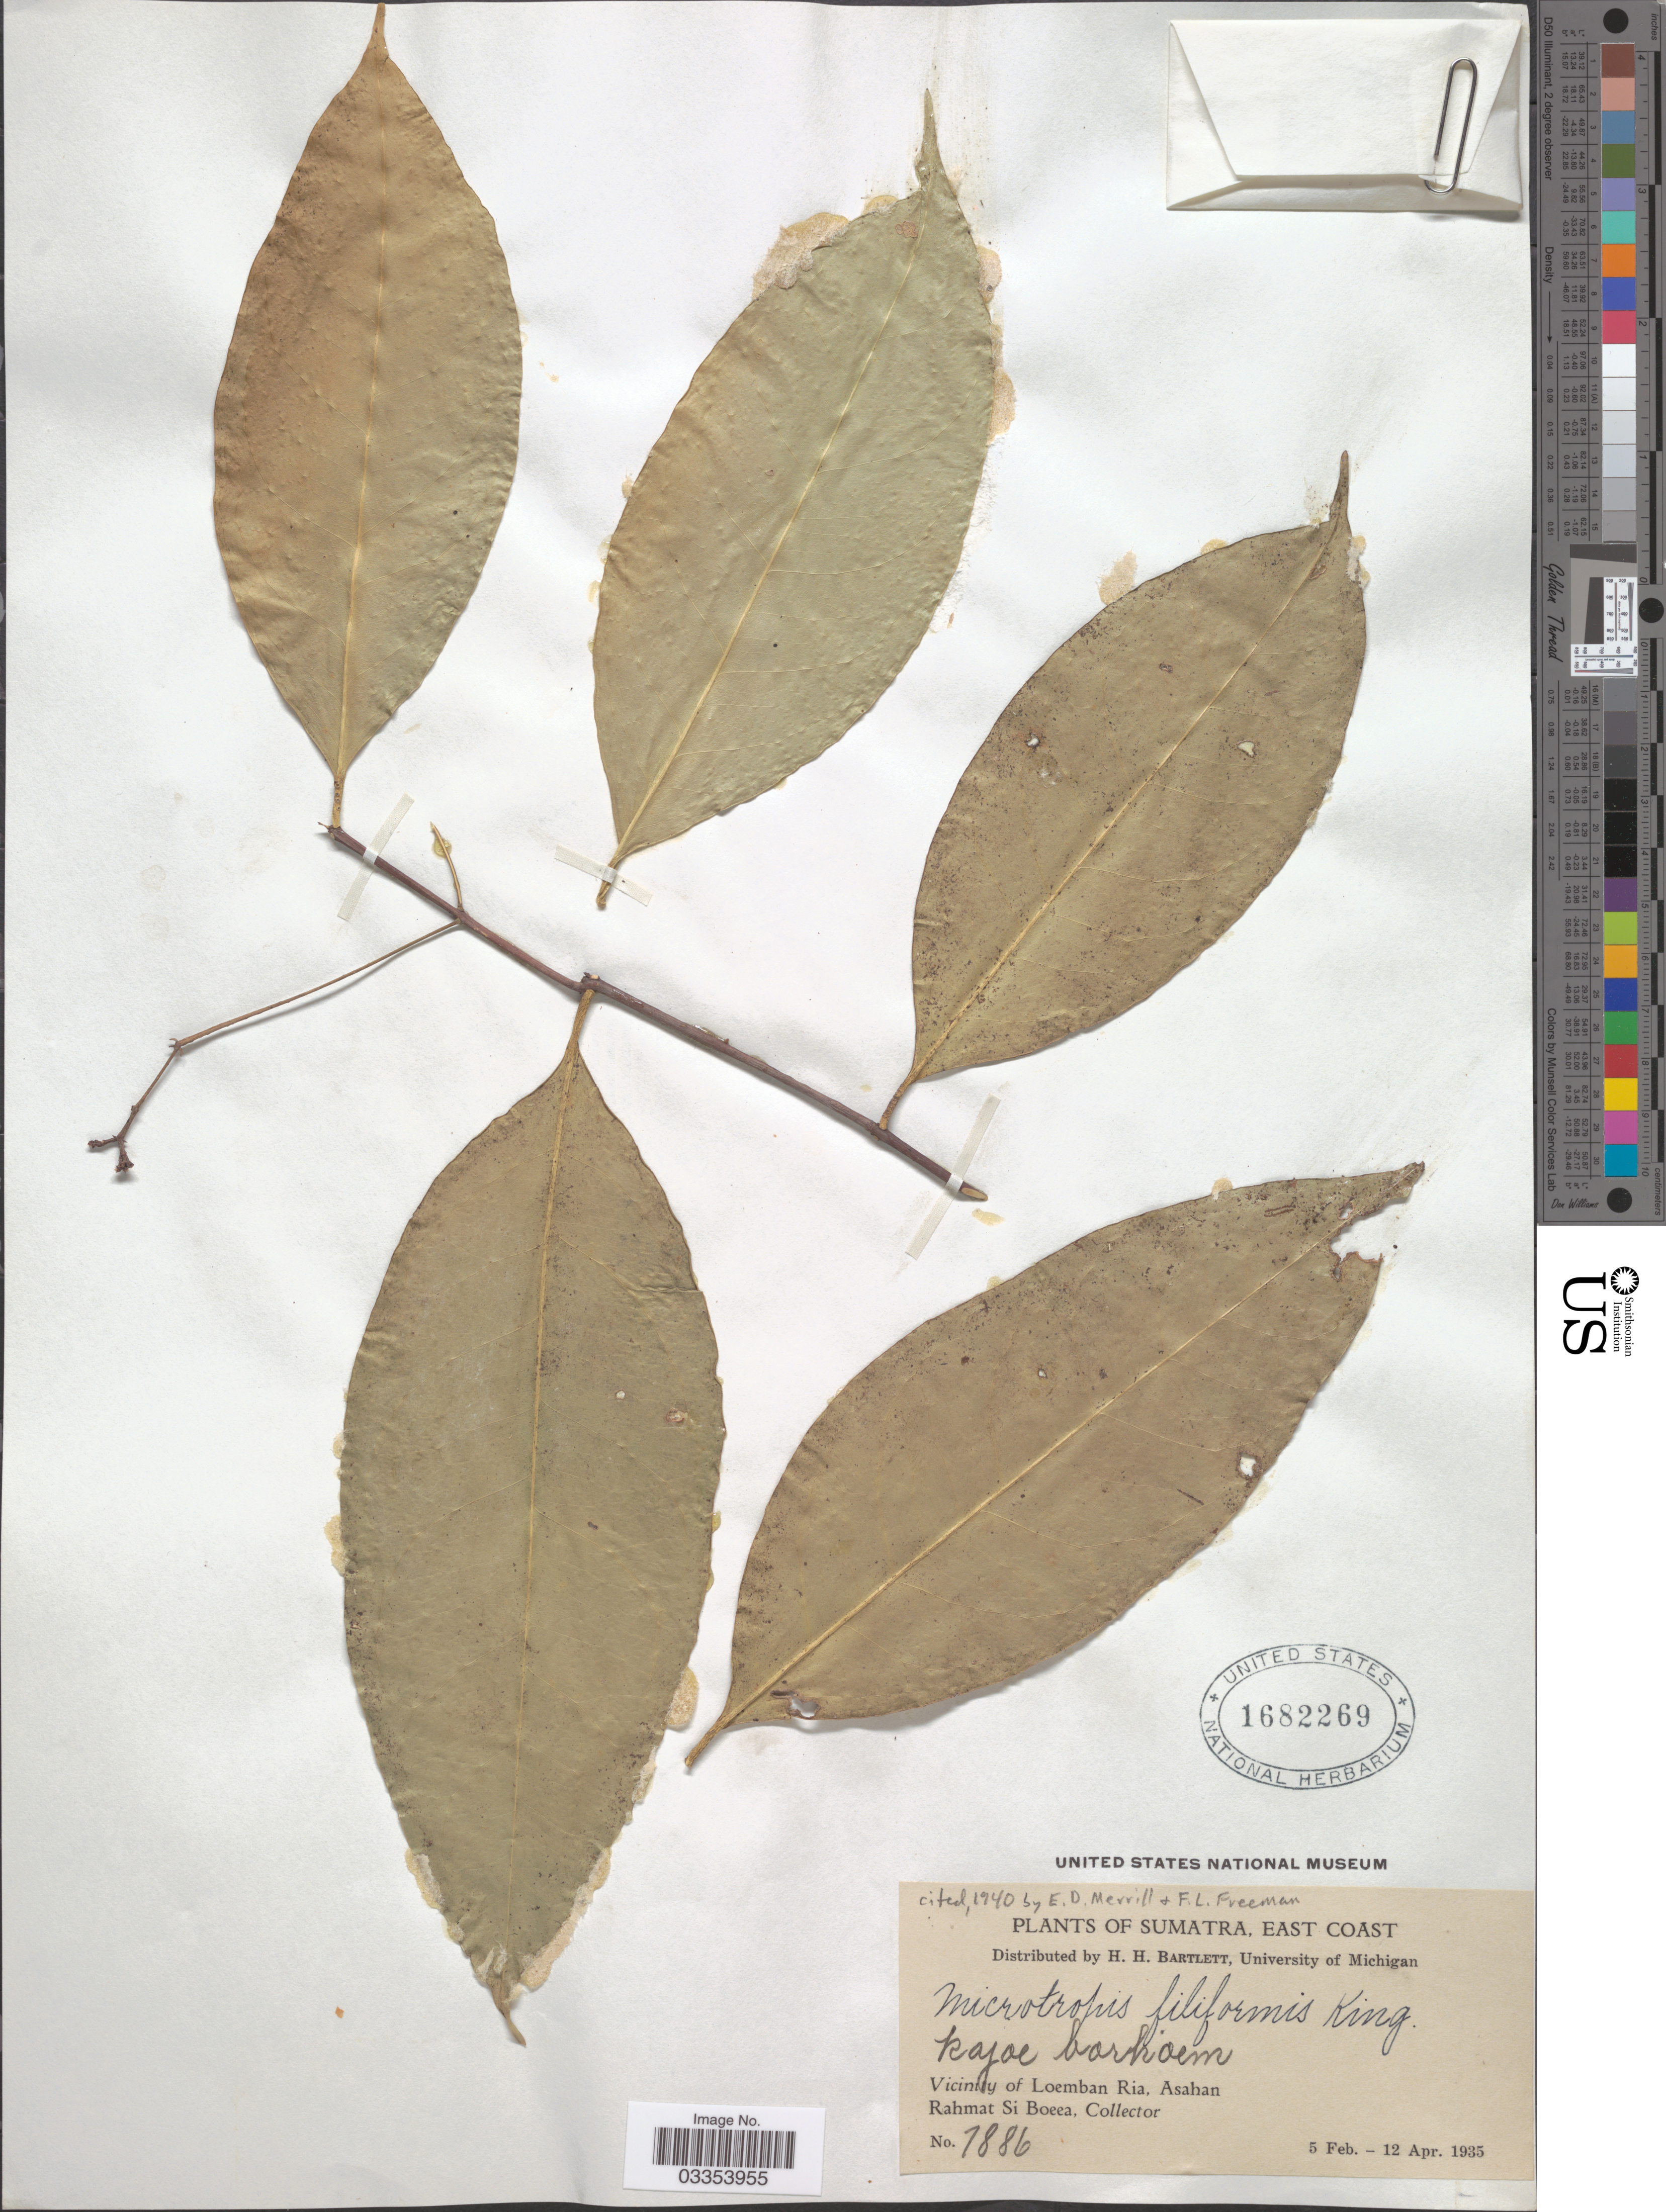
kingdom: Plantae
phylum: Tracheophyta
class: Magnoliopsida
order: Celastrales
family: Celastraceae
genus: Microtropis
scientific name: Microtropis filiformis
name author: King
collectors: Rahmat Si Boeea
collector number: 1886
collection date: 1935-02-05/1935-04-12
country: Indonesia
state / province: Sumatra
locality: East Coast. Kajoe barhoem. [unsure placement] Vicinity of Loemban Ria, Asahan.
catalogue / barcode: US 1682269